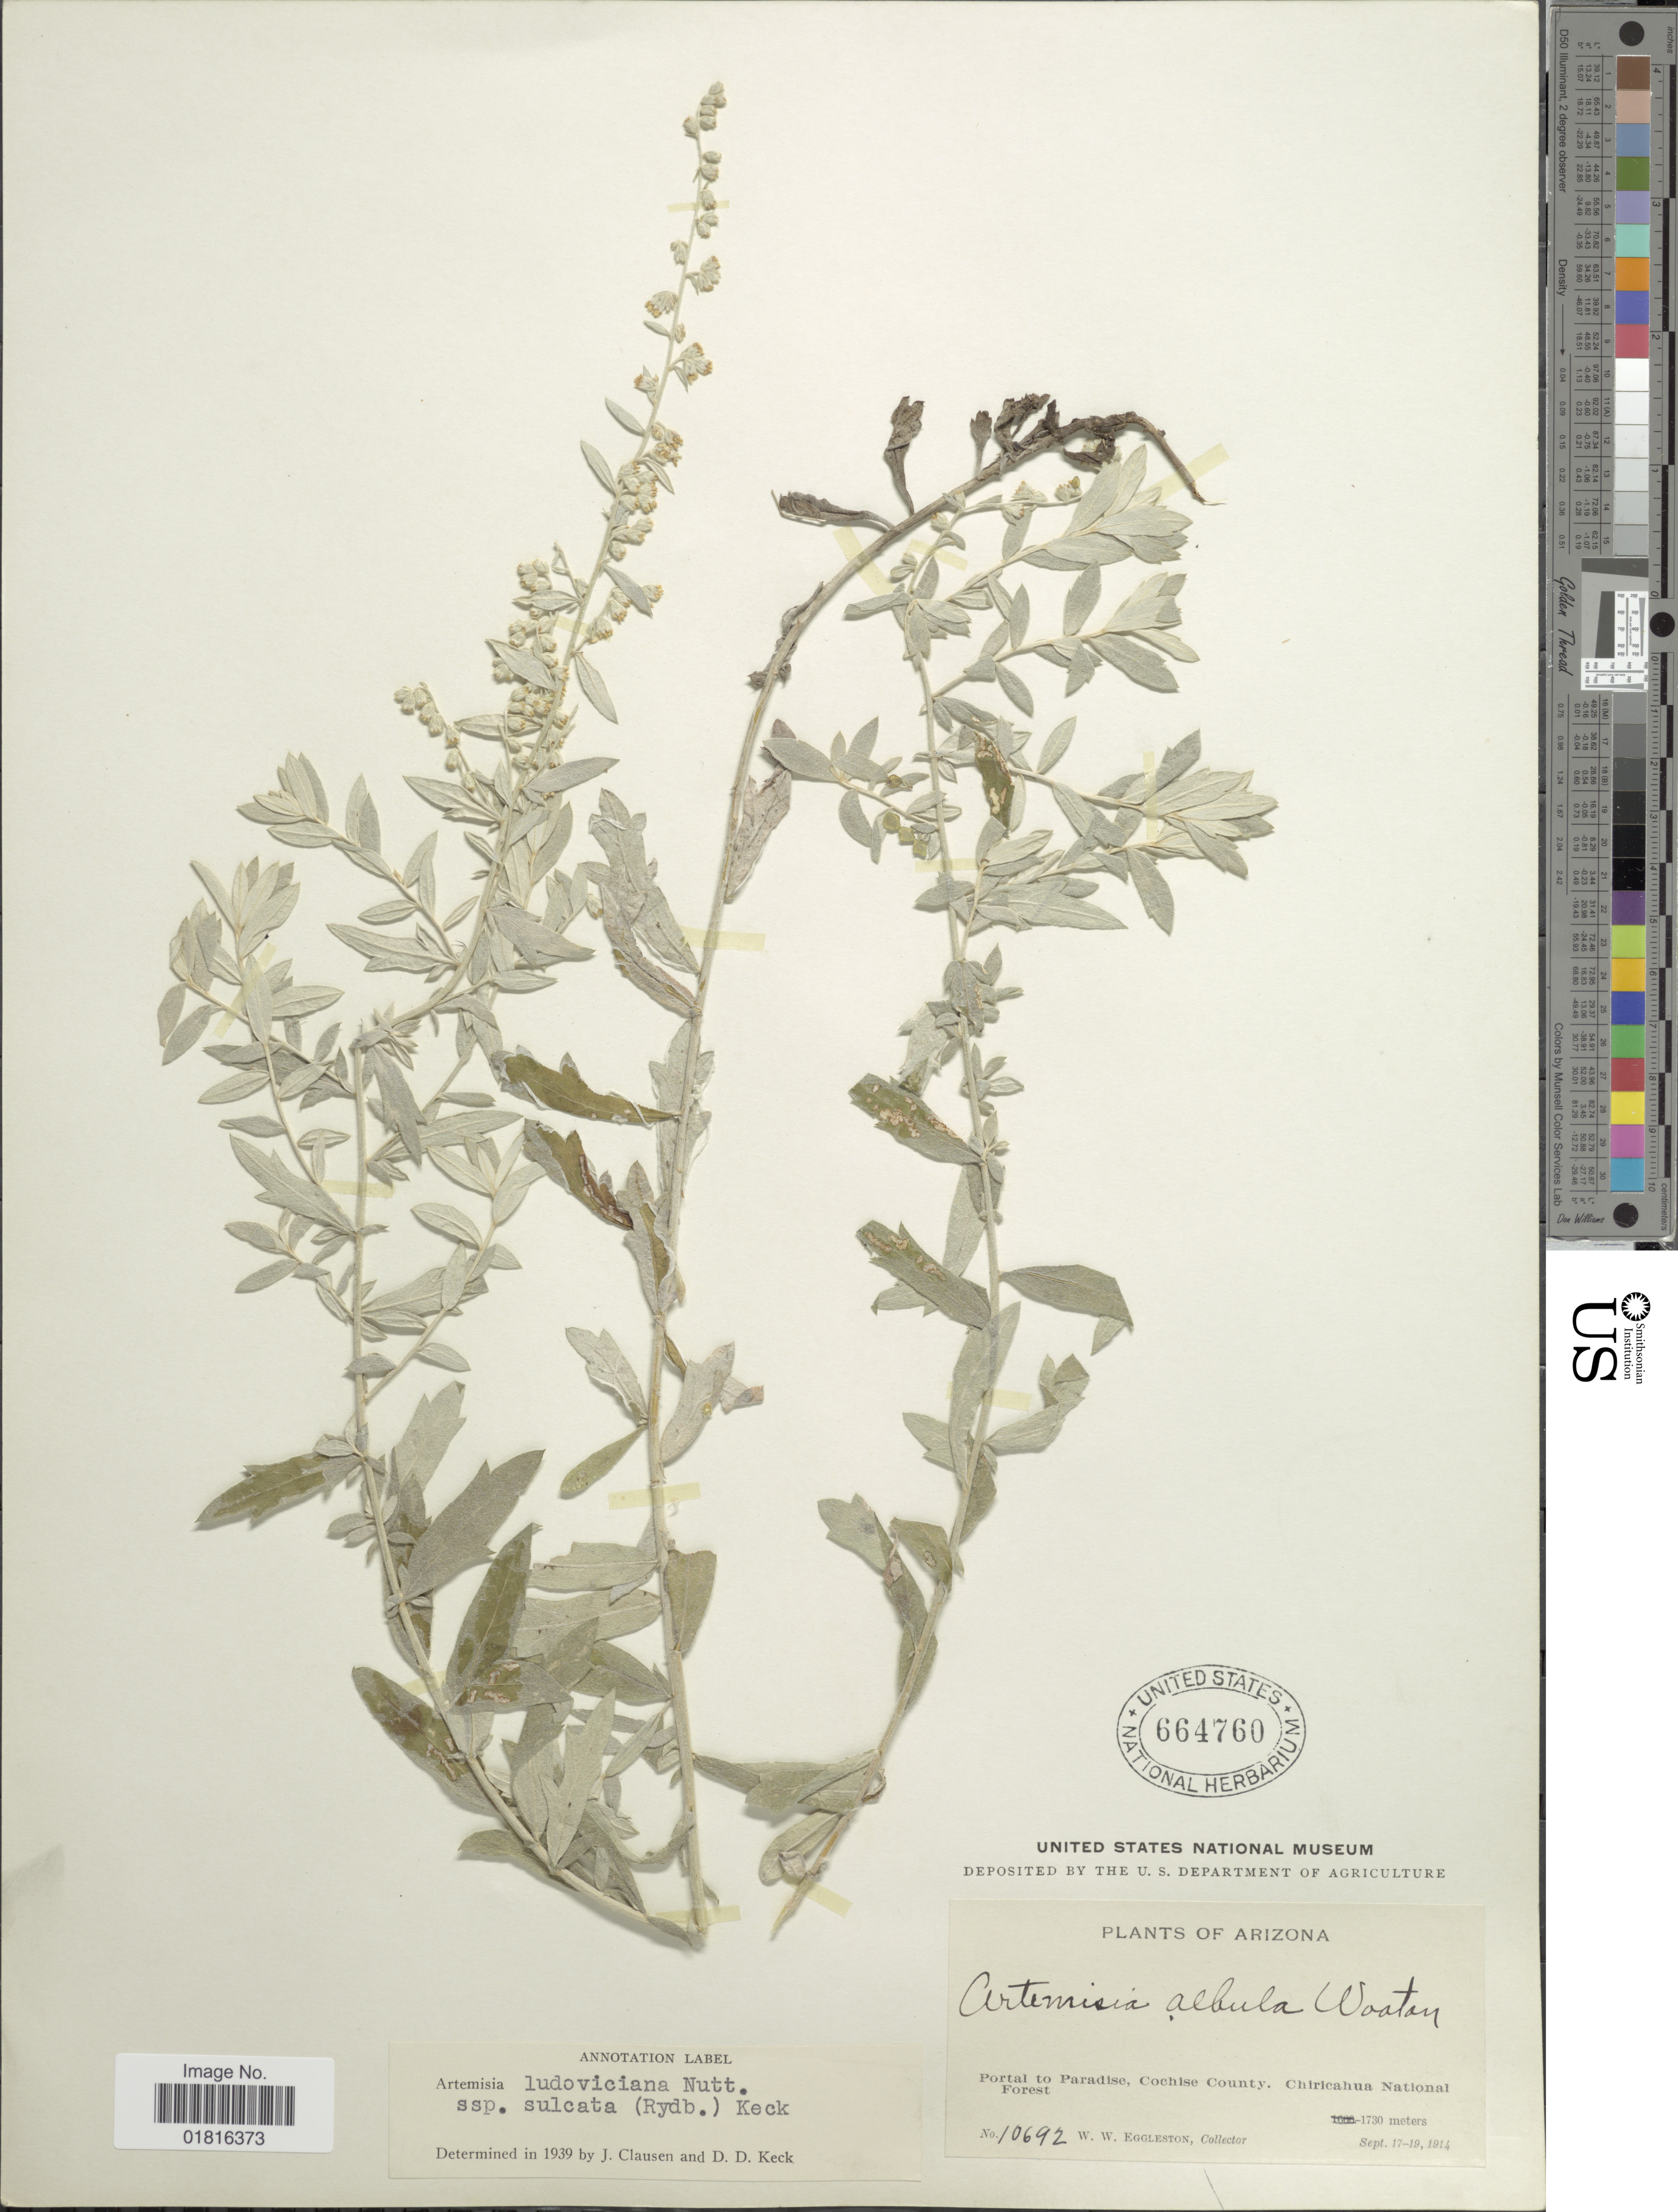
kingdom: Plantae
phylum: Tracheophyta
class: Magnoliopsida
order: Asterales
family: Asteraceae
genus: Artemisia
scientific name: Artemisia ludoviciana subsp. sulcata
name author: (Rydb.) D.D. Keck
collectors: W. W. Eggleston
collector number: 10692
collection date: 1914-09-17/1914-09-19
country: United States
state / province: Arizona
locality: Portal to Paradise, Cochise County, Chiricahua National Forest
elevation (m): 1730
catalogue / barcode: US 664760